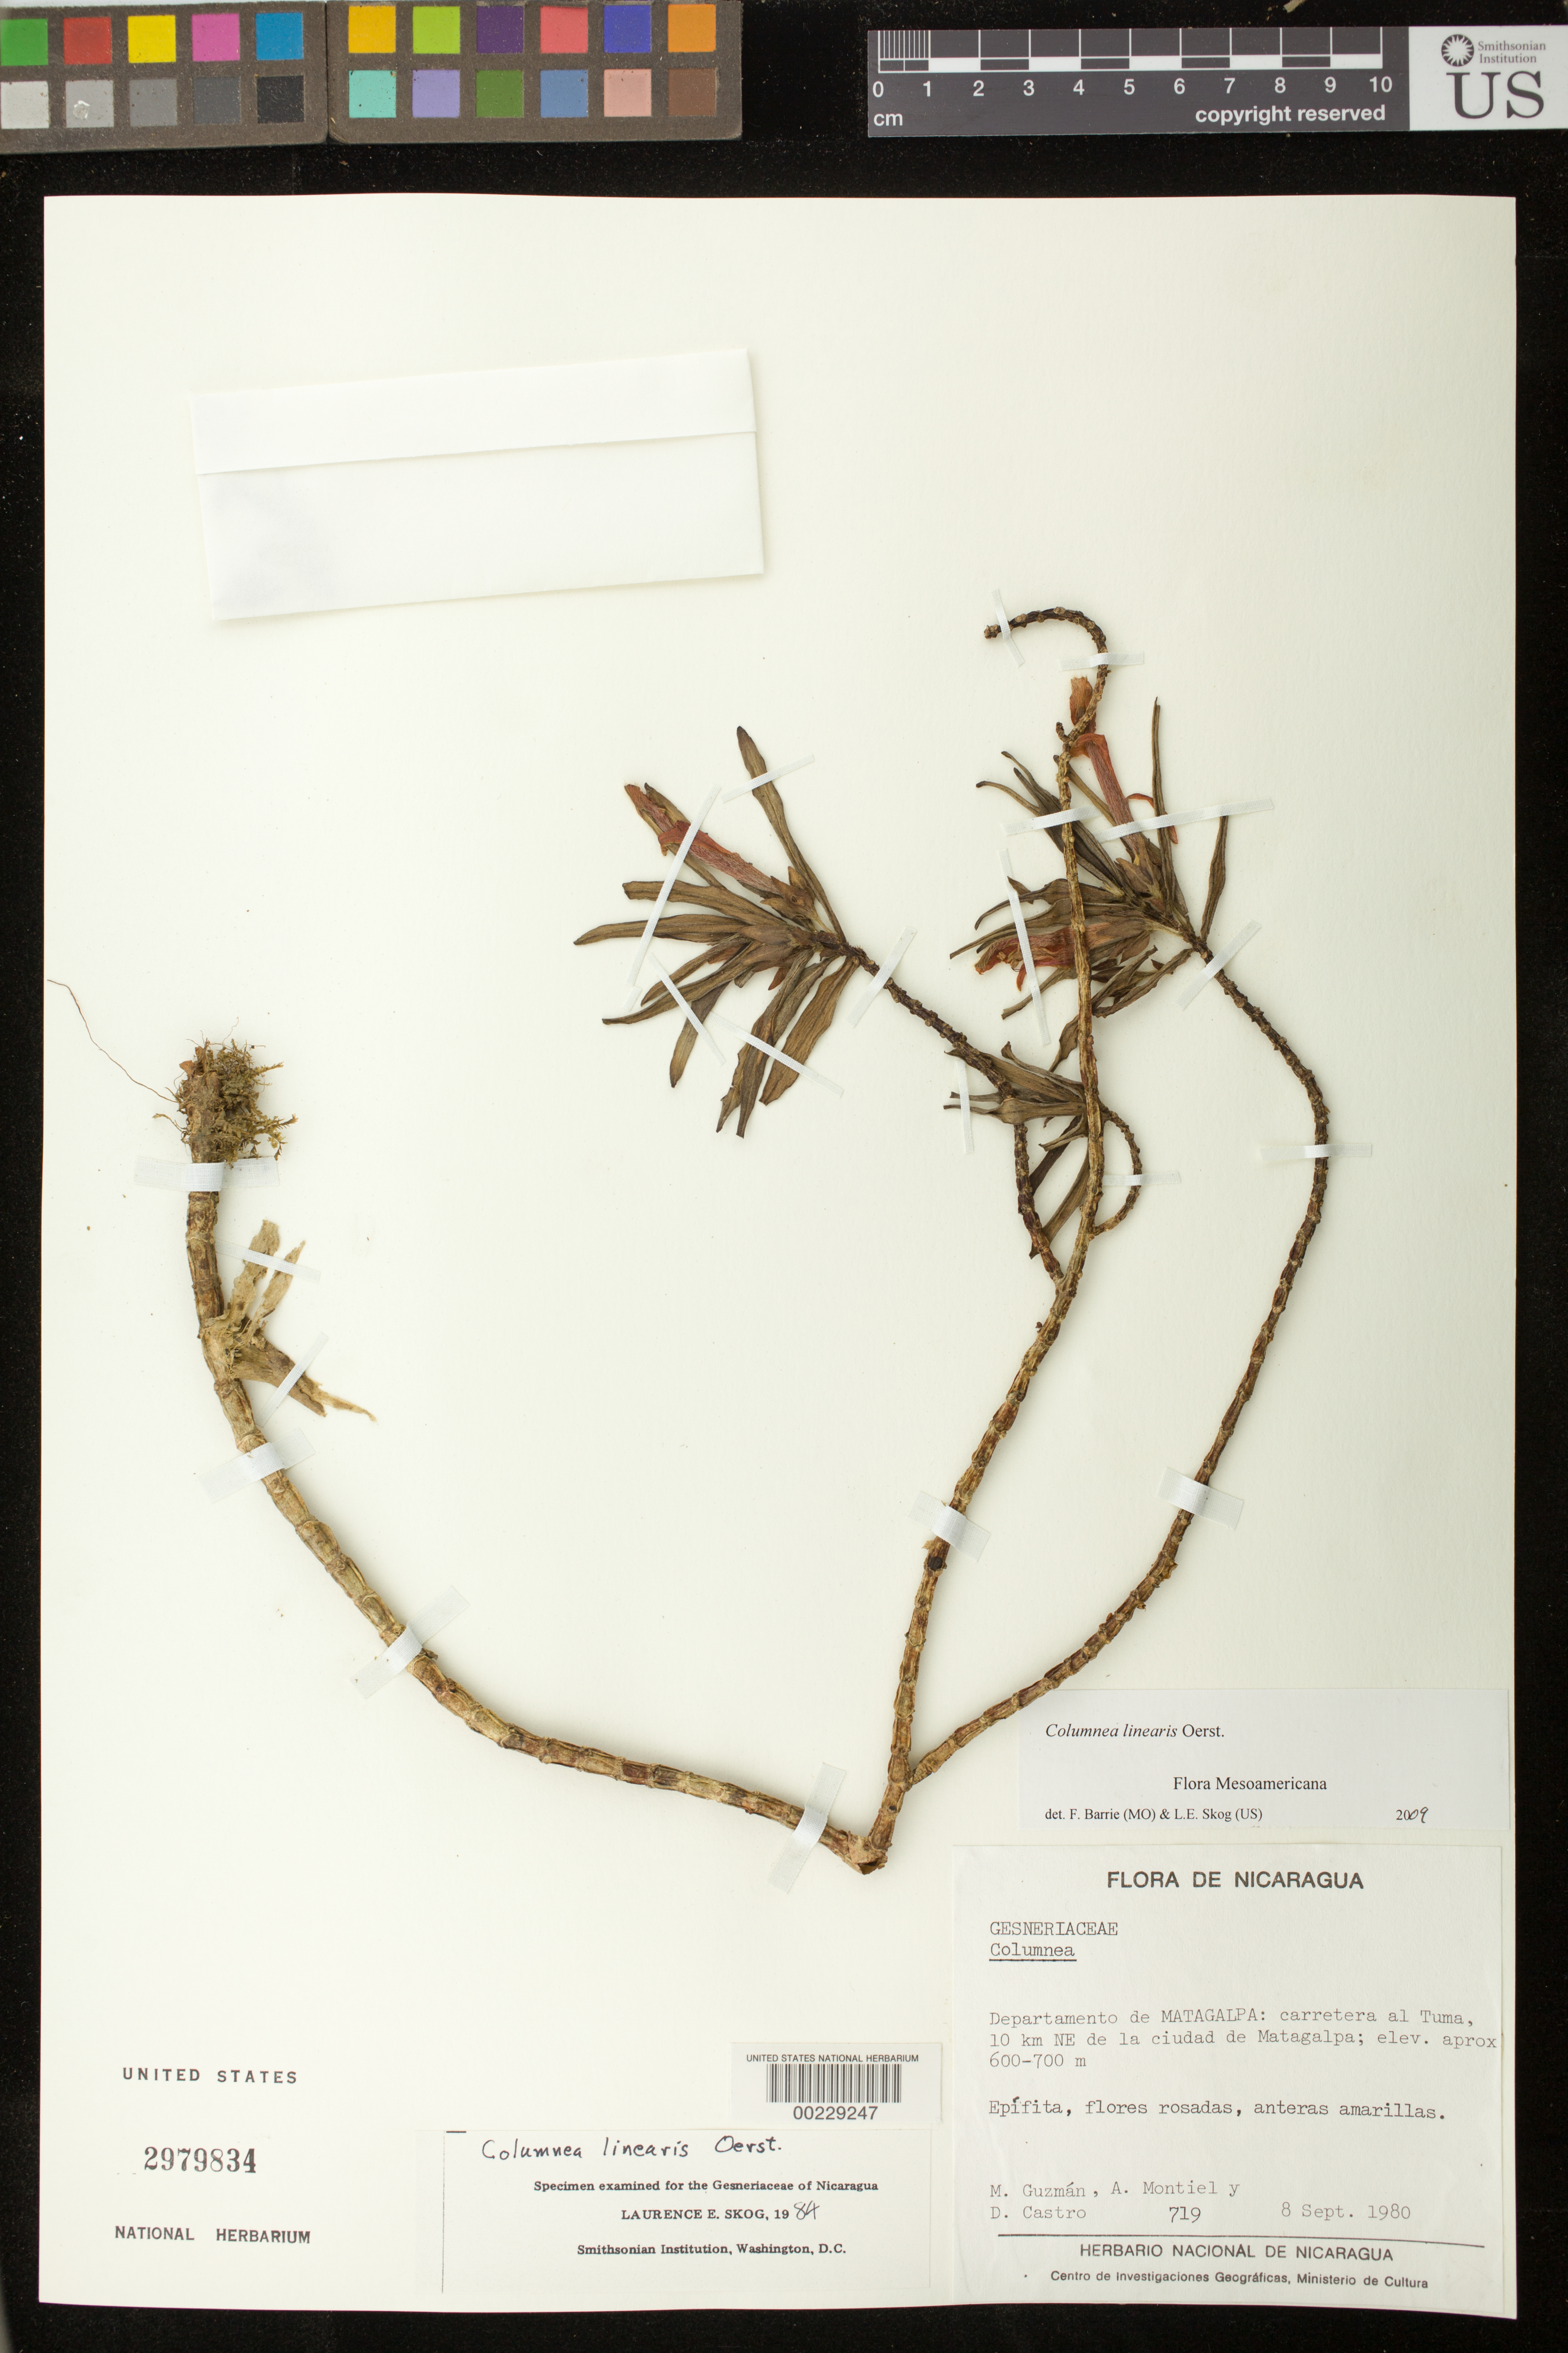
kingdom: Plantae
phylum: Tracheophyta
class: Magnoliopsida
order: Lamiales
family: Gesneriaceae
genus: Columnea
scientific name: Columnea linearis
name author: Oerst.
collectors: M. Guzmán & et al.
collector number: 719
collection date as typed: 08 Sep 1980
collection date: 1980-09-08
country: Nicaragua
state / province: Matagalpa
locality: Highway to Tuma, 10 km NE from city of Matagalpa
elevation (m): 600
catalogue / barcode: US 2979834